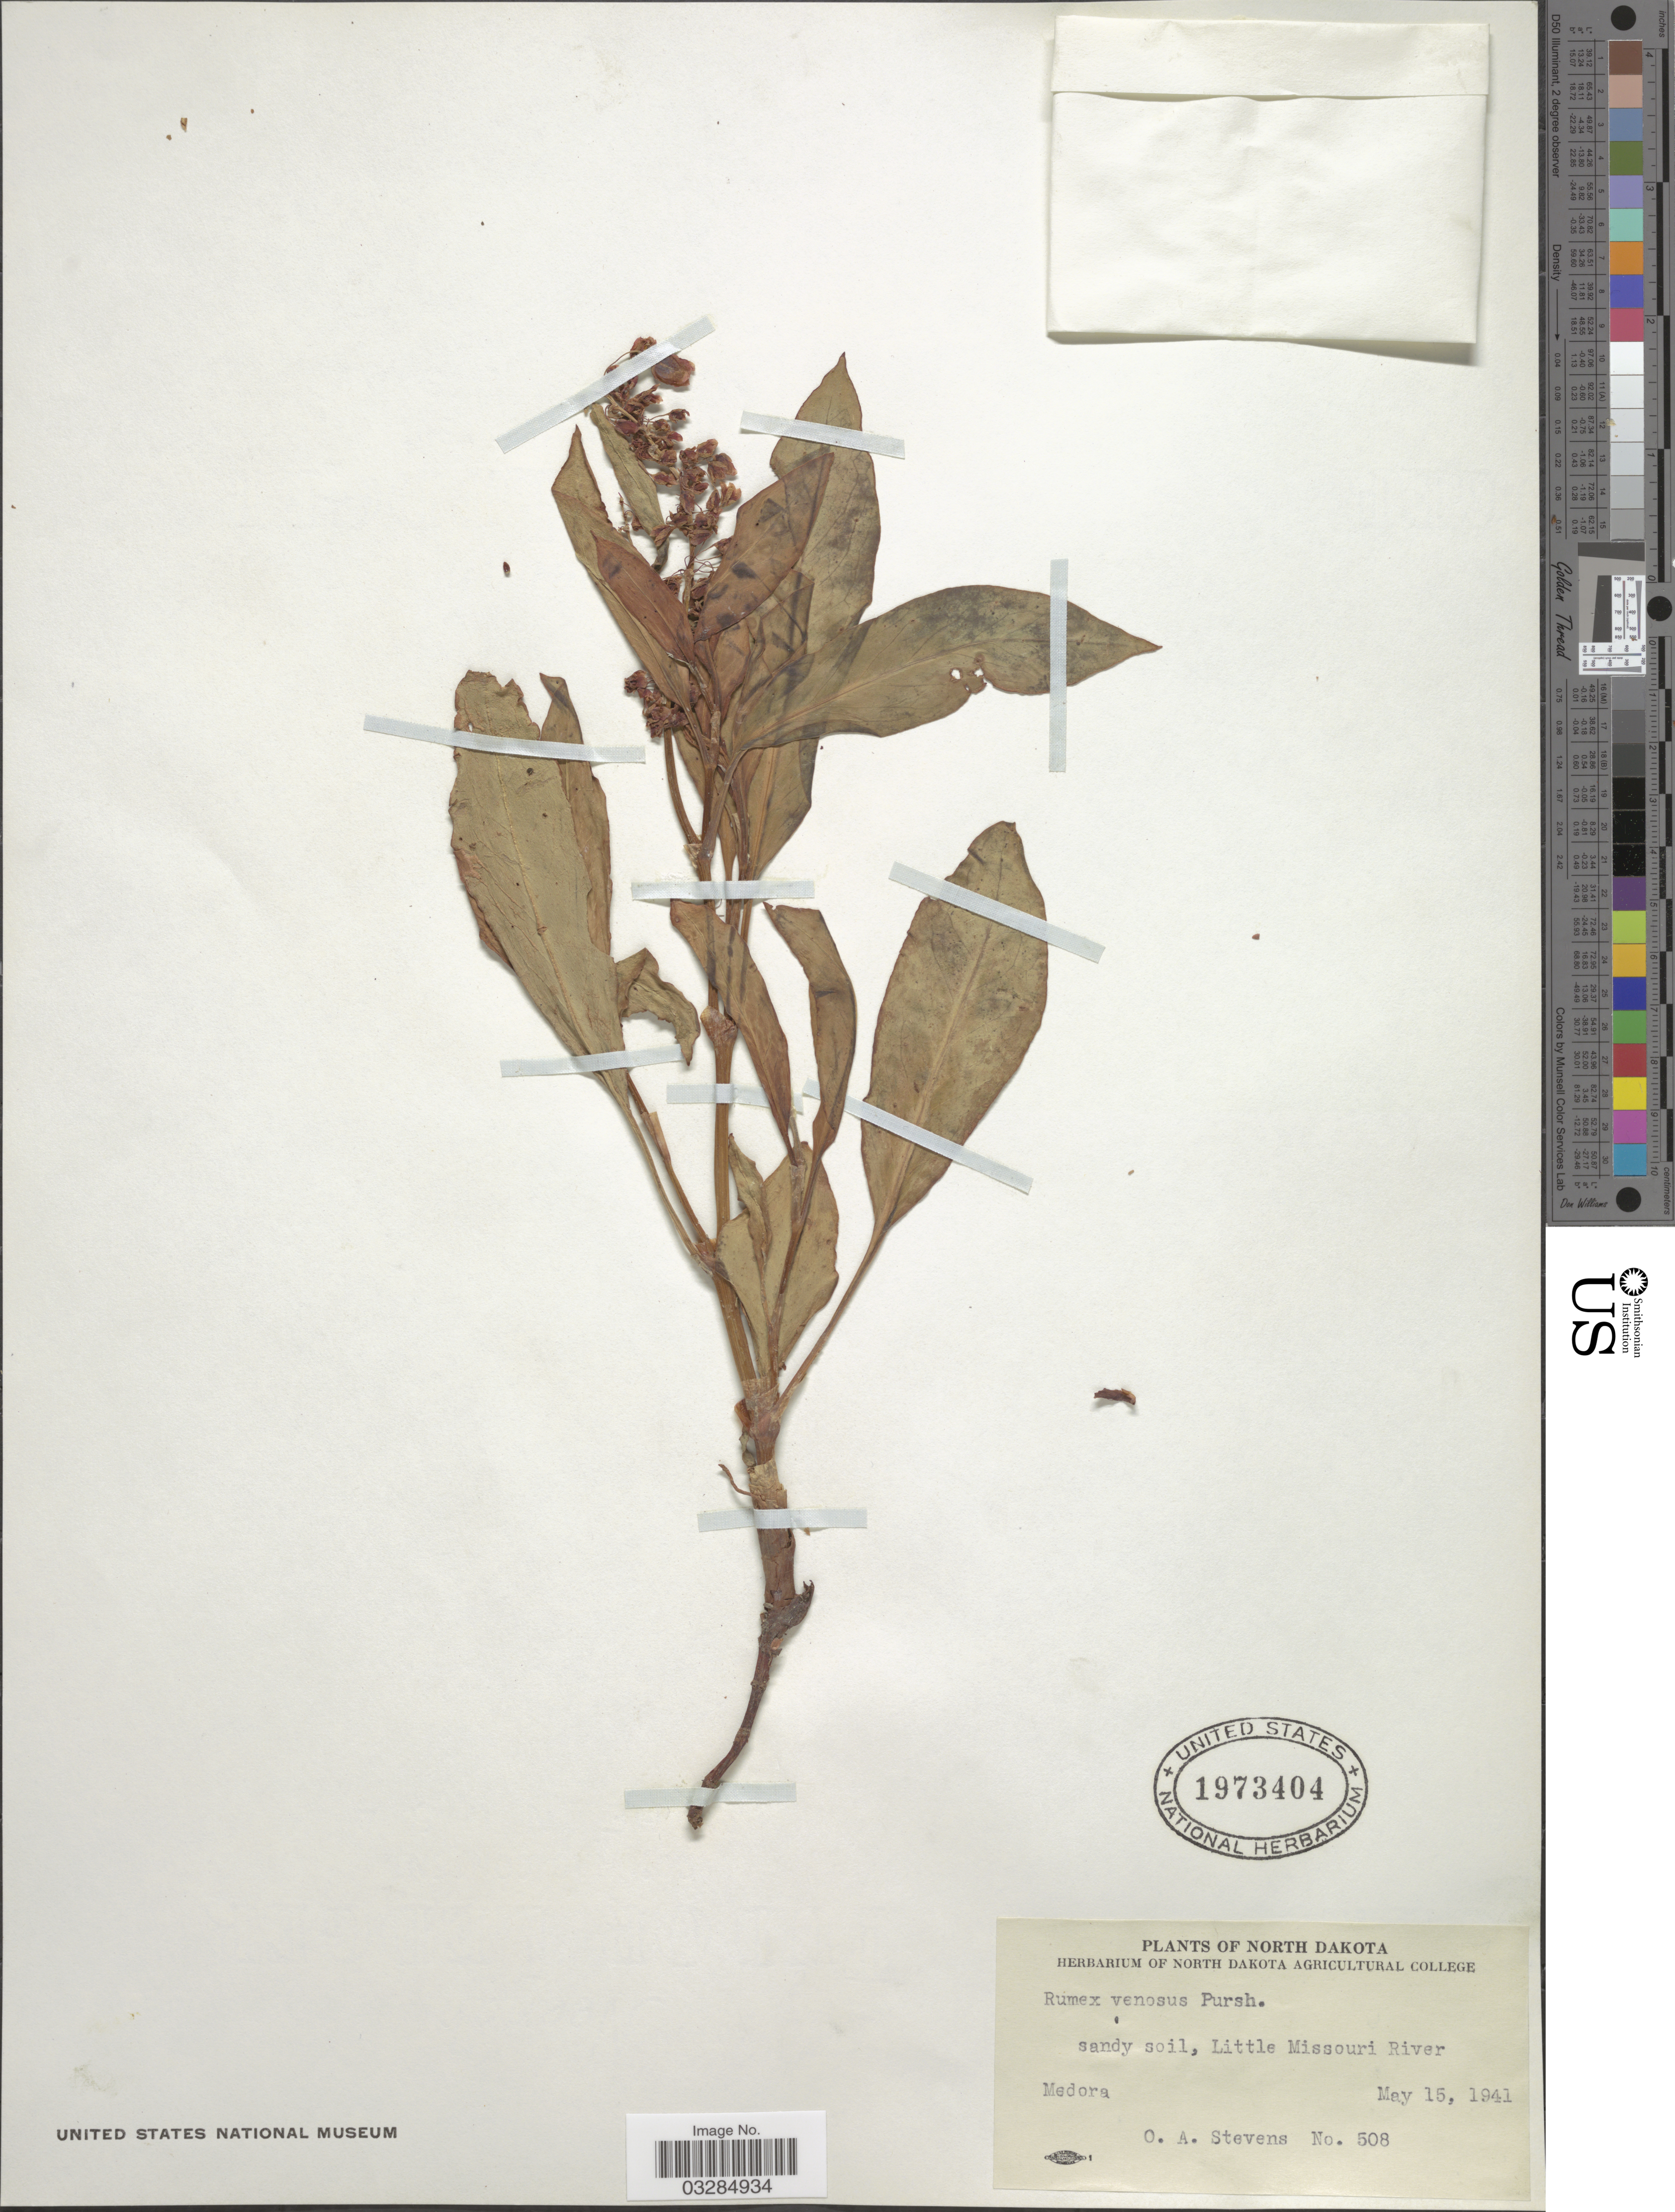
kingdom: Plantae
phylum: Tracheophyta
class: Magnoliopsida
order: Caryophyllales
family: Polygonaceae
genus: Rumex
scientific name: Rumex venosus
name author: Pursh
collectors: O. A. Stevens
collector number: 508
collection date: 1941-05-15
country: United States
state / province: North Dakota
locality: Little Missouri River.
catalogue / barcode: US 1973404